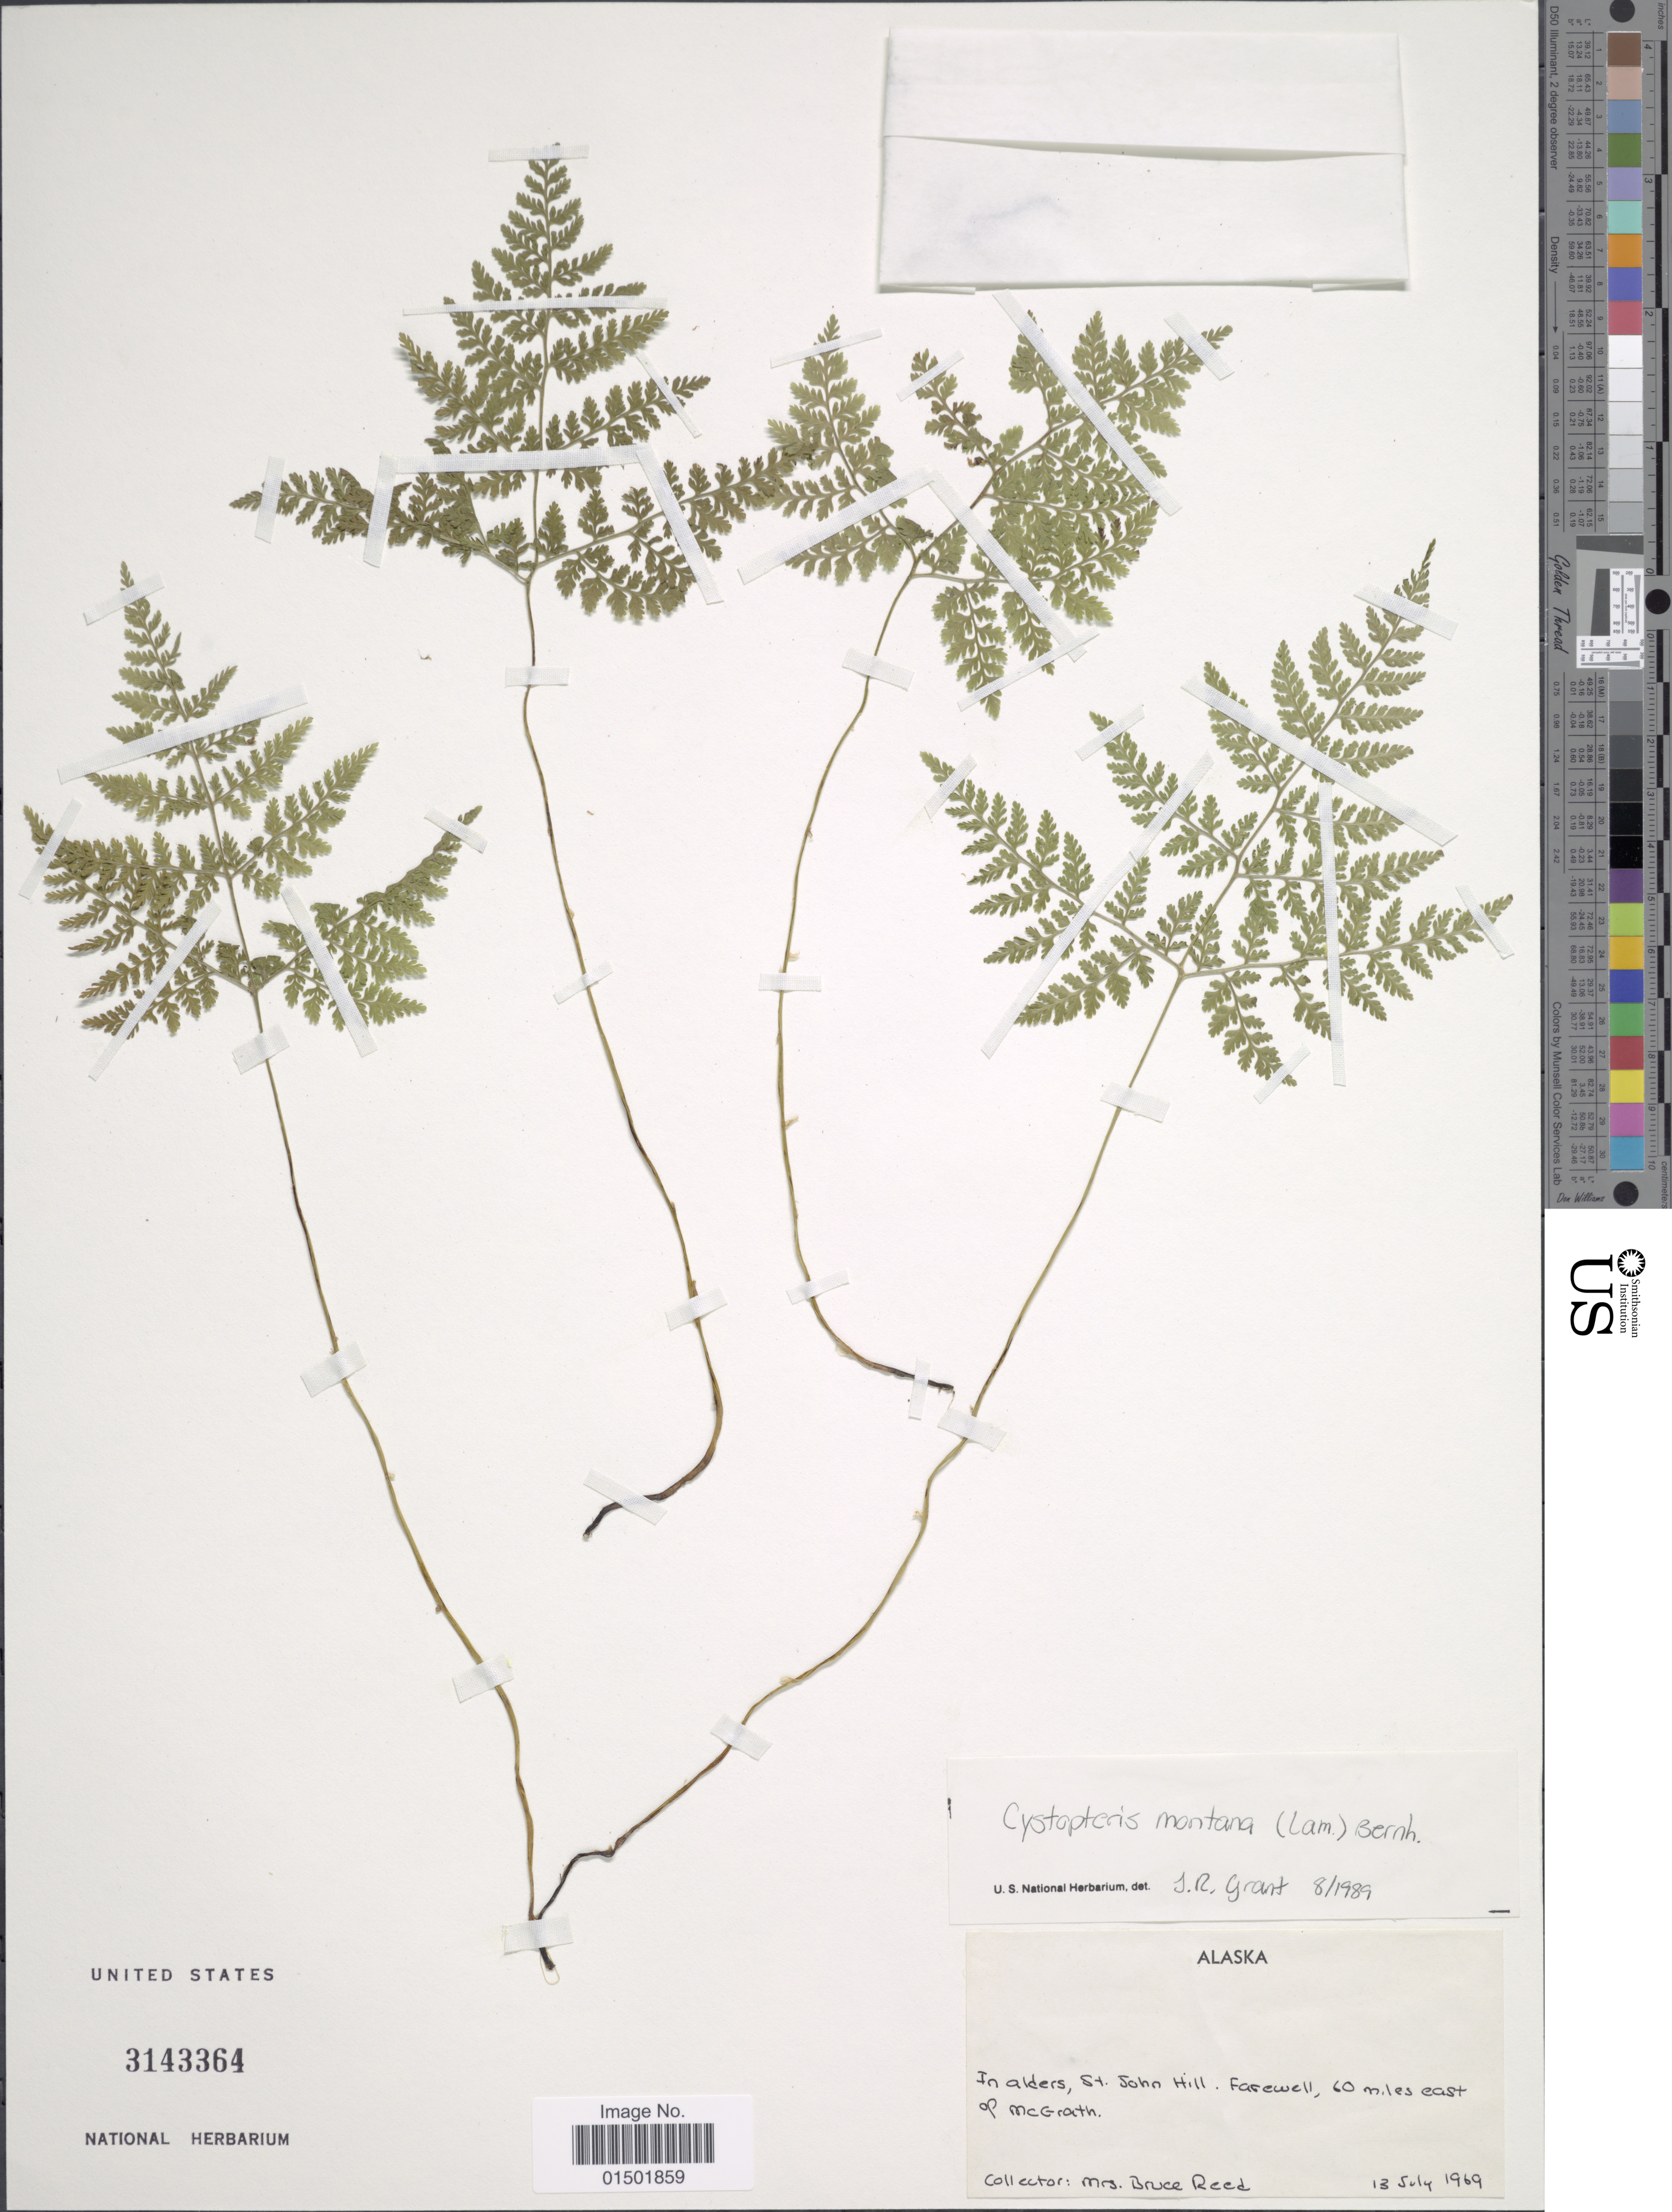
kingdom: Plantae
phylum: Tracheophyta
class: Polypodiopsida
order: Polypodiales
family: Cystopteridaceae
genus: Cystopteris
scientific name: Cystopteris montana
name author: (Lam.) Desv.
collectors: B. Reed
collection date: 1969-07-13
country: United States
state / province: Alaska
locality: In alders, St. John Hill. Farewell, 60 miles east of McGrath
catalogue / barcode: US 3143364